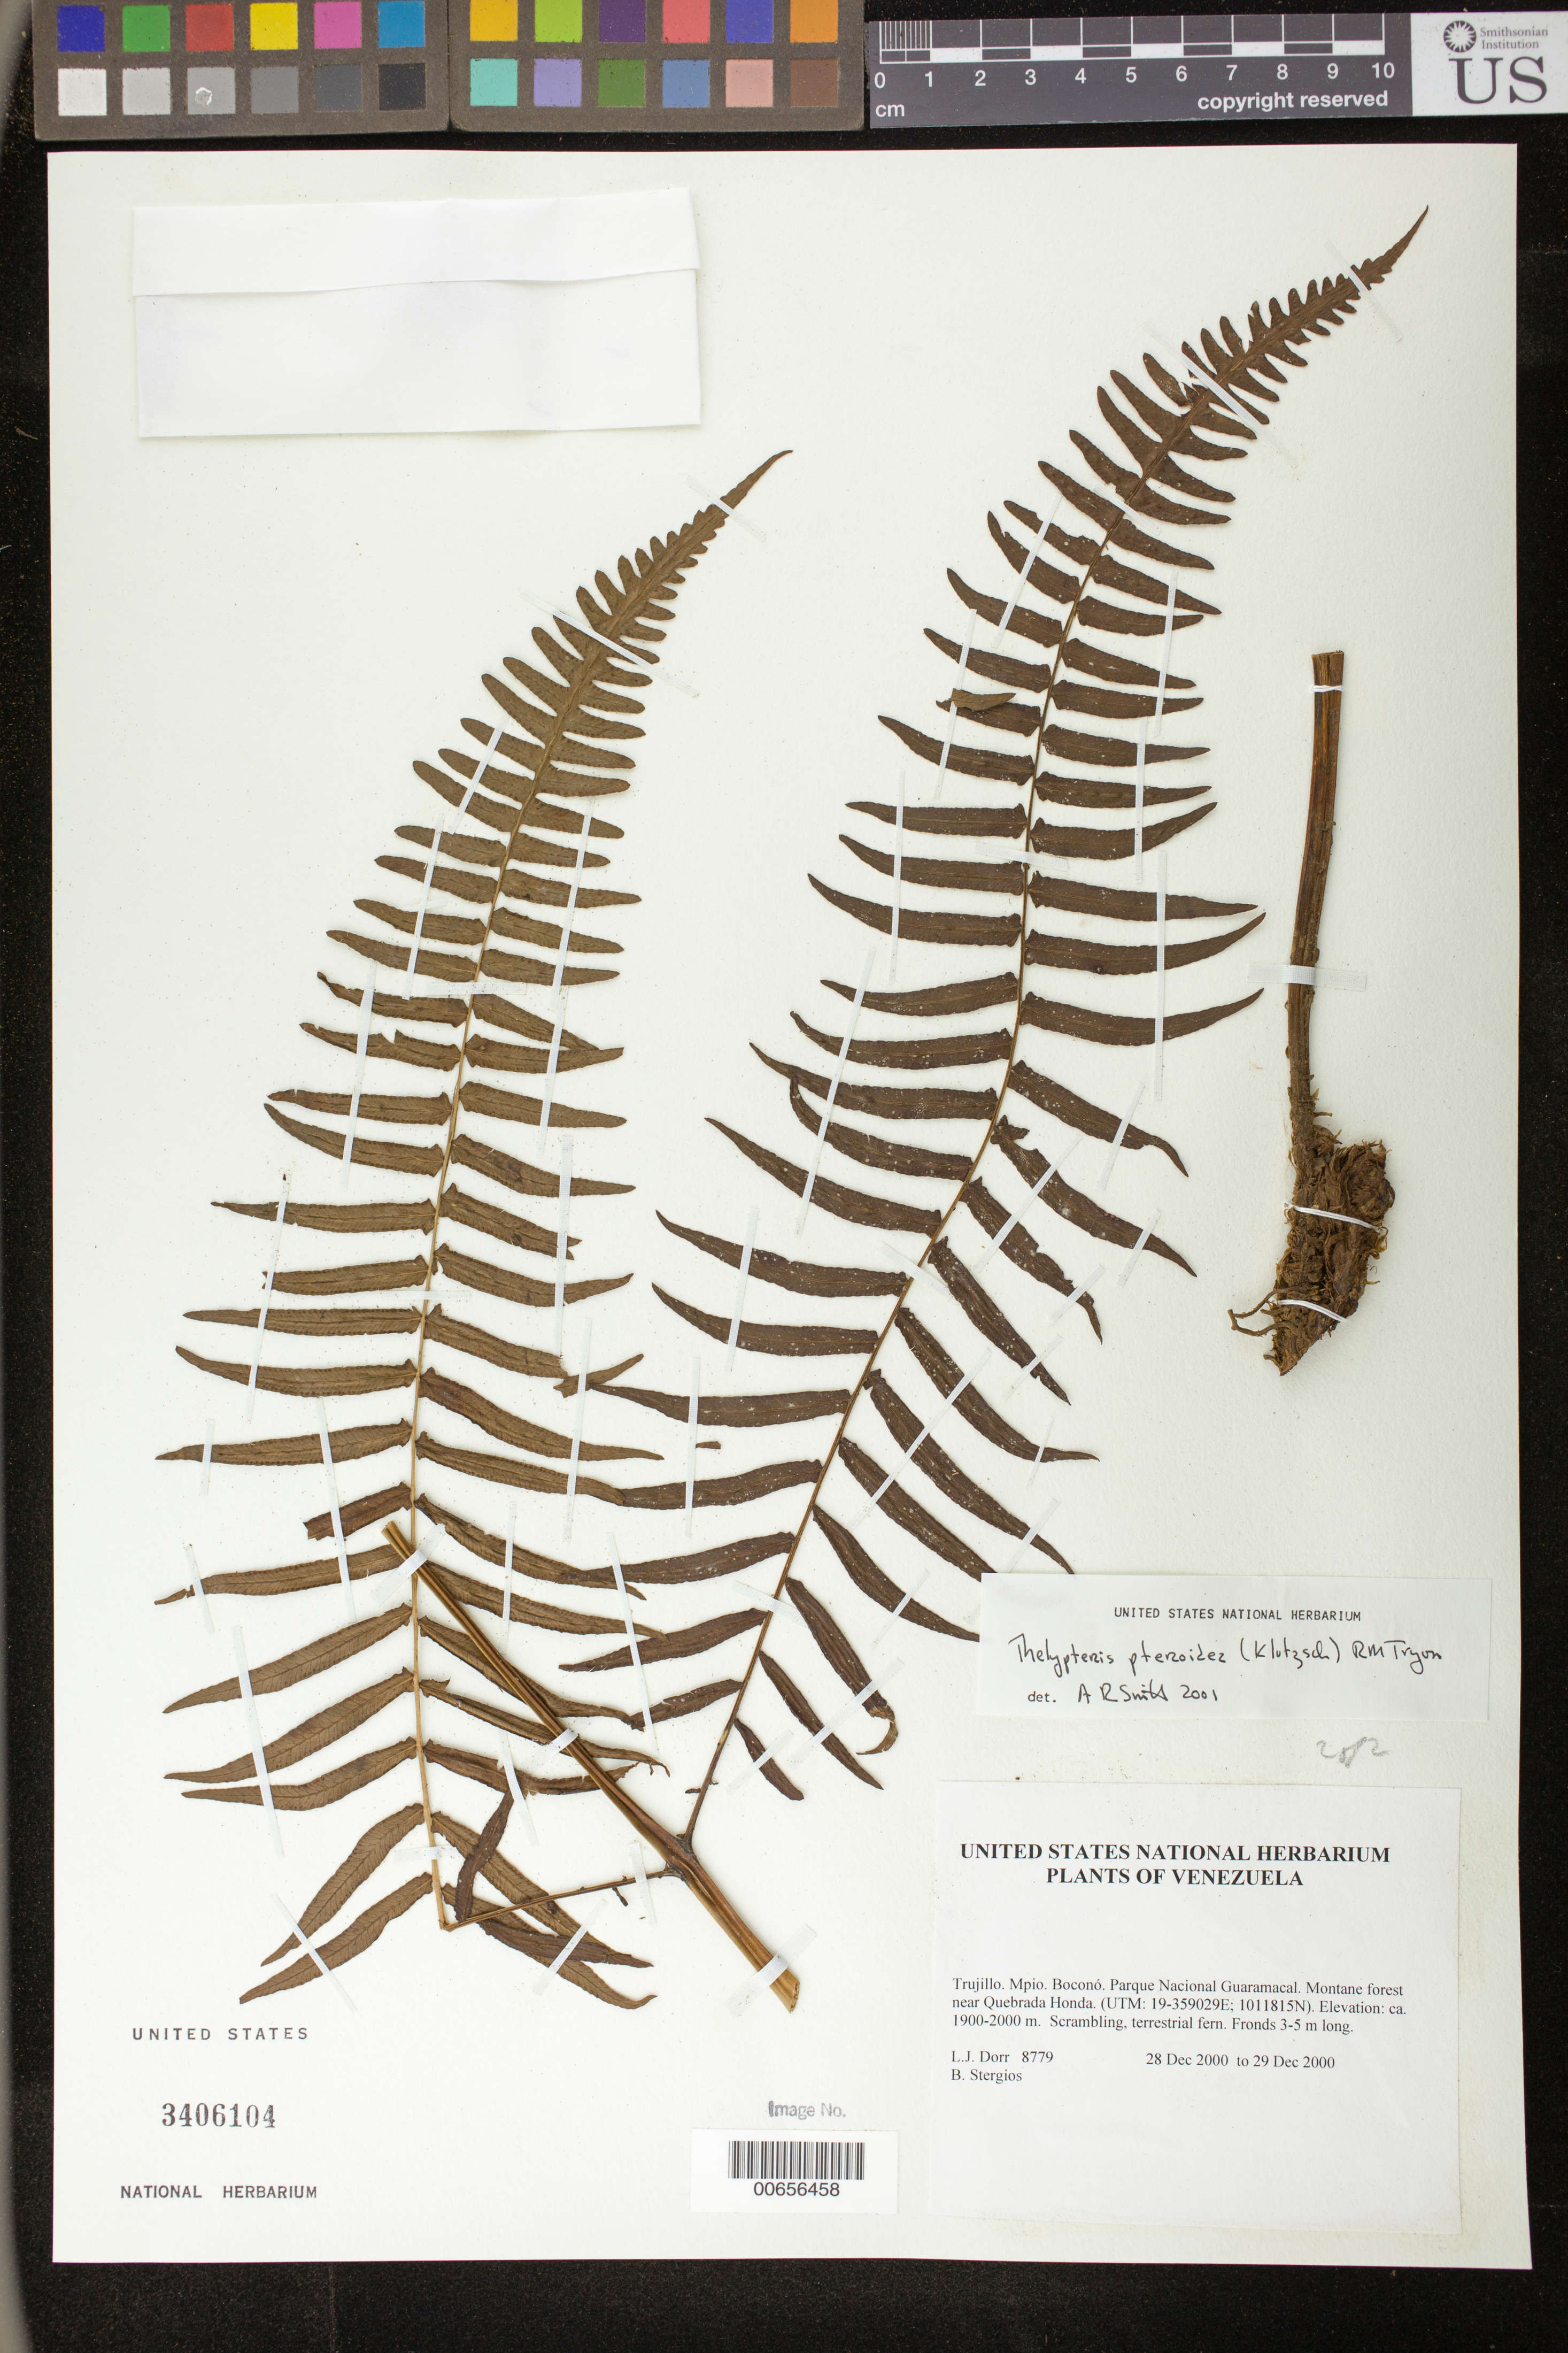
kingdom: Plantae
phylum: Tracheophyta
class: Polypodiopsida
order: Polypodiales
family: Thelypteridaceae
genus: Thelypteris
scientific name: Thelypteris pteroidea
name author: (Klotzsch) R.M. Tryon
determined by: Smith, Alan R., (UC)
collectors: L. J. Dorr & B. G. Stergios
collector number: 8779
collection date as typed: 28 Dec 2000 to 29 Dec 2000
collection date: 2000-12-28/2000-12-29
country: Venezuela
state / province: Trujillo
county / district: Boconó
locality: Parque Nacional Guaramacal near Quebrada Honda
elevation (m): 1900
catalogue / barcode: US 3406104